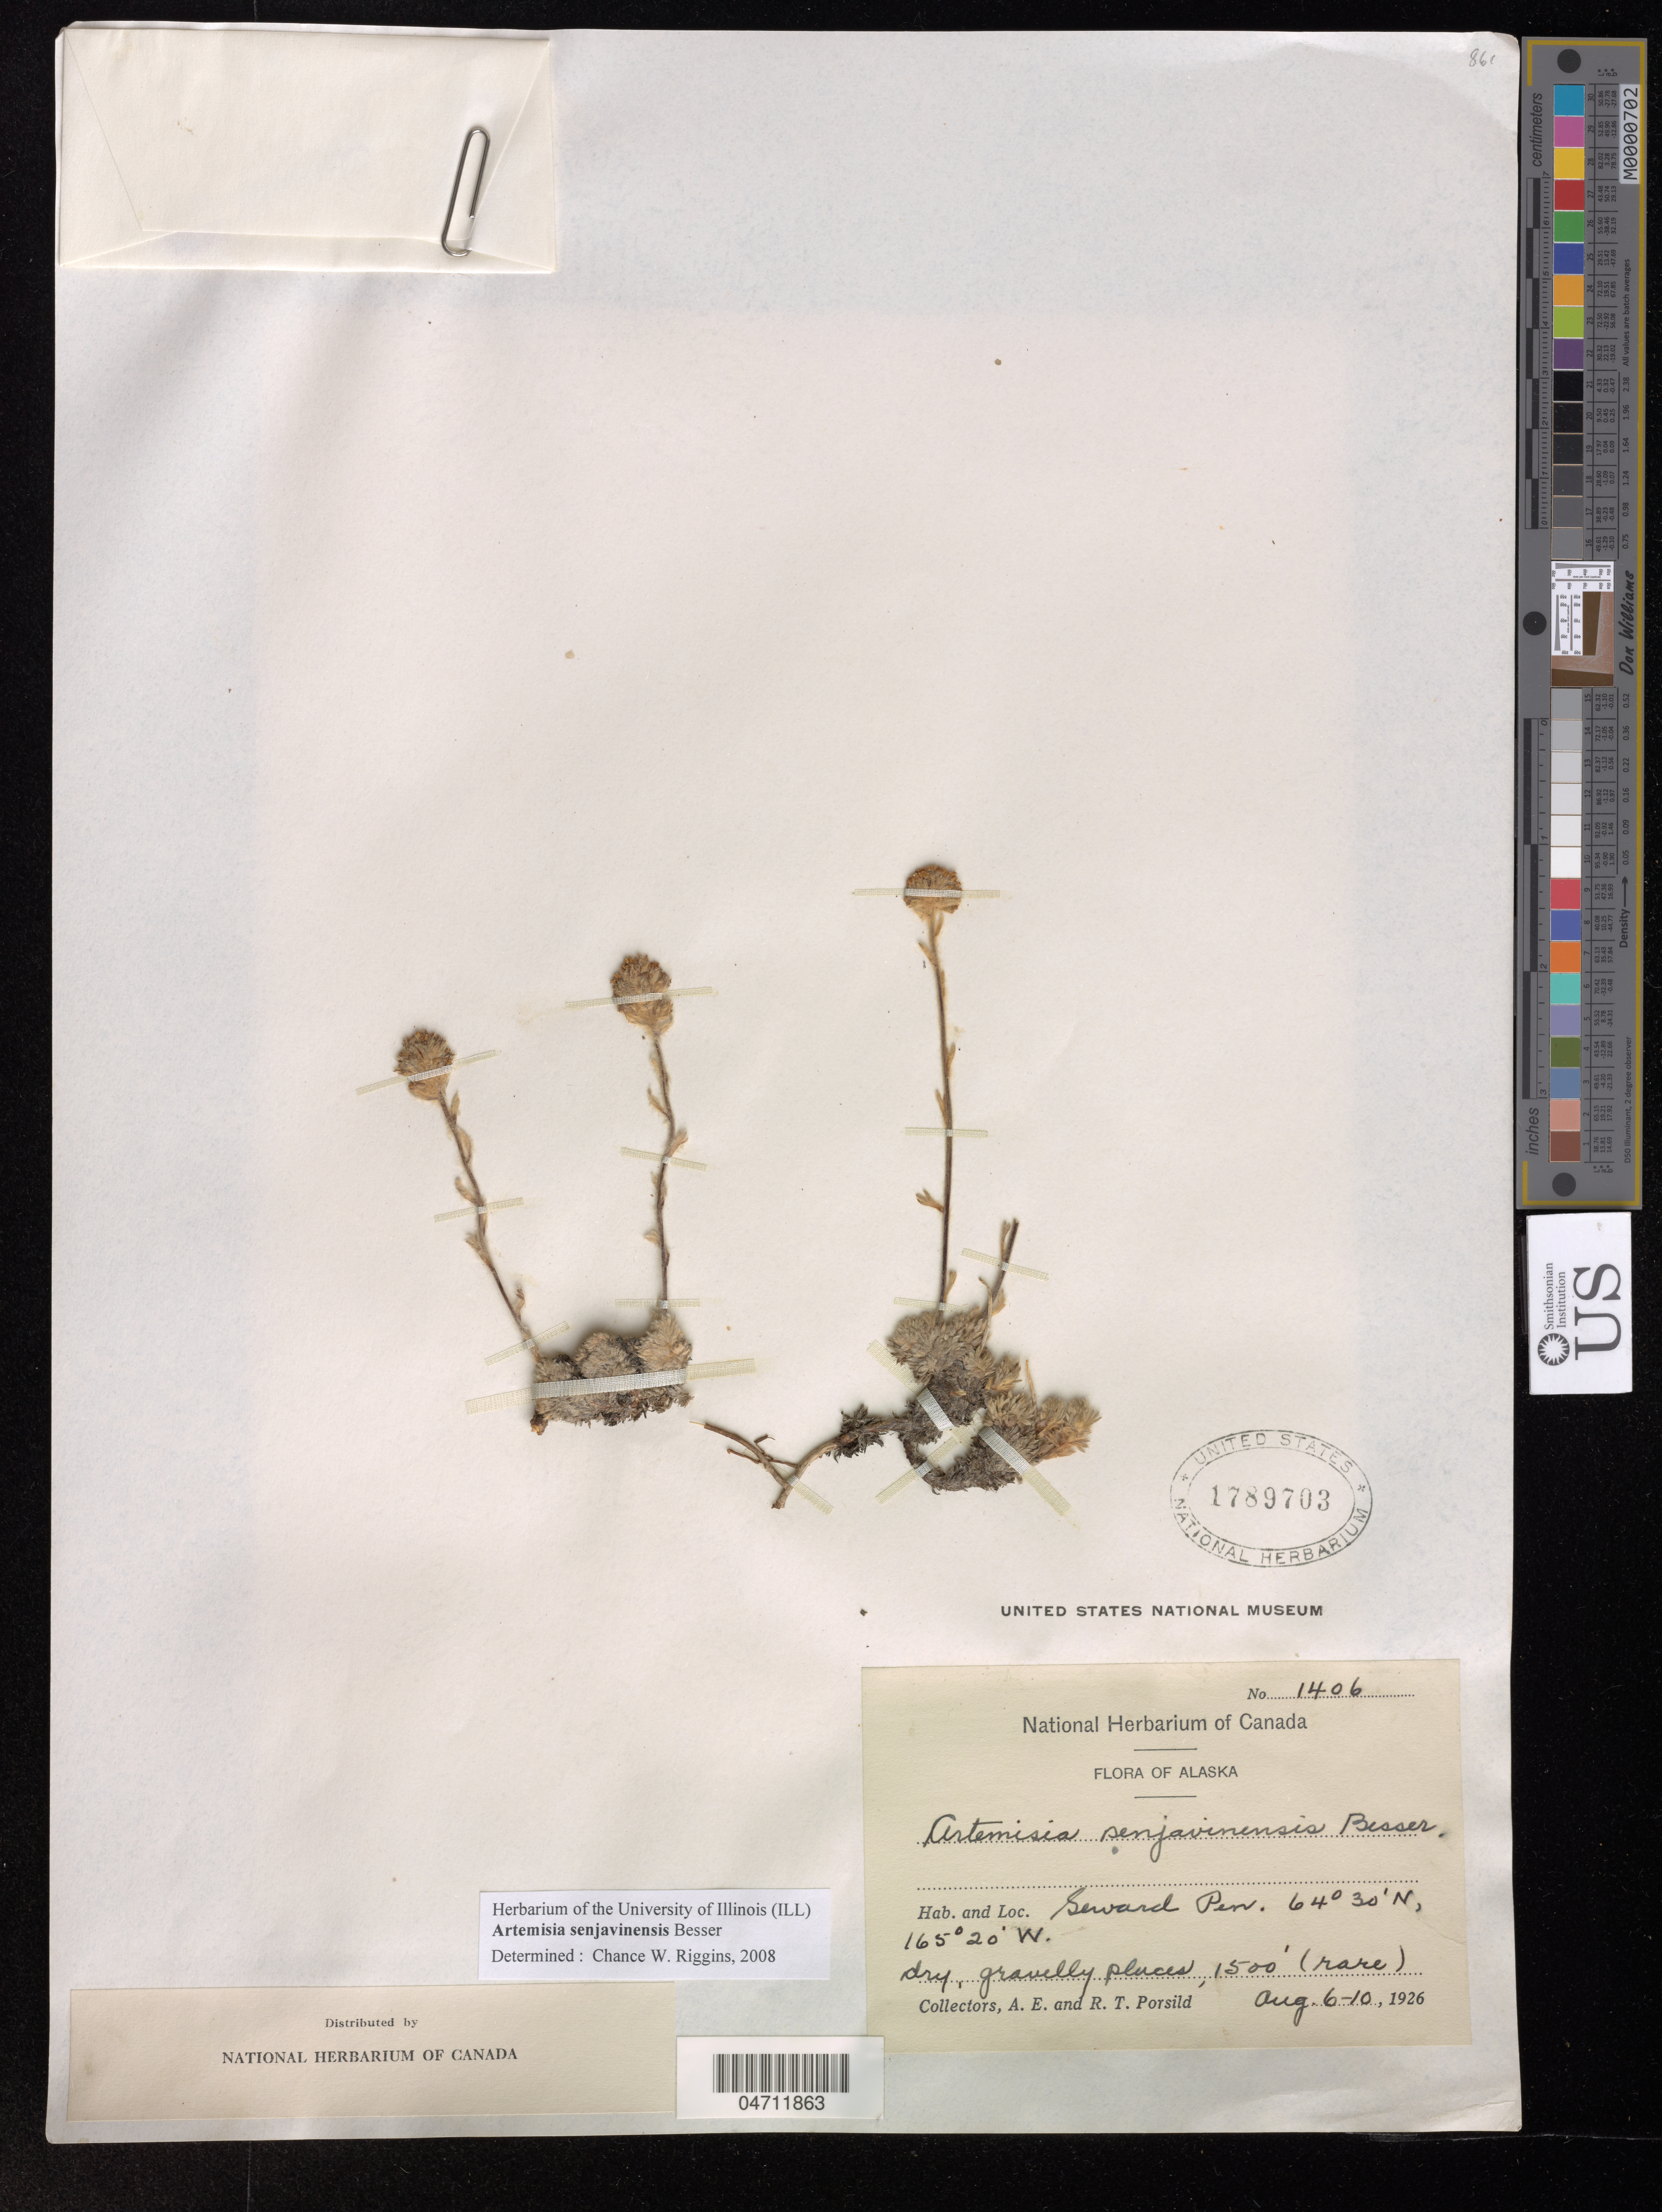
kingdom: Plantae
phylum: Tracheophyta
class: Magnoliopsida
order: Asterales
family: Asteraceae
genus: Artemisia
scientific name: Artemisia senjavinensis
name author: Besser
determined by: Riggins, Chance W.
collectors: A. E. Porsild & R. T. Porsild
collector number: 1406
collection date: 1926-08-06/1926-08-10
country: United States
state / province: Alaska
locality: Seward Peninsula: Nome, Anvil Hill, and Dexter Creek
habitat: Dry, gravelly places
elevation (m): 457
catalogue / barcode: US 1789703